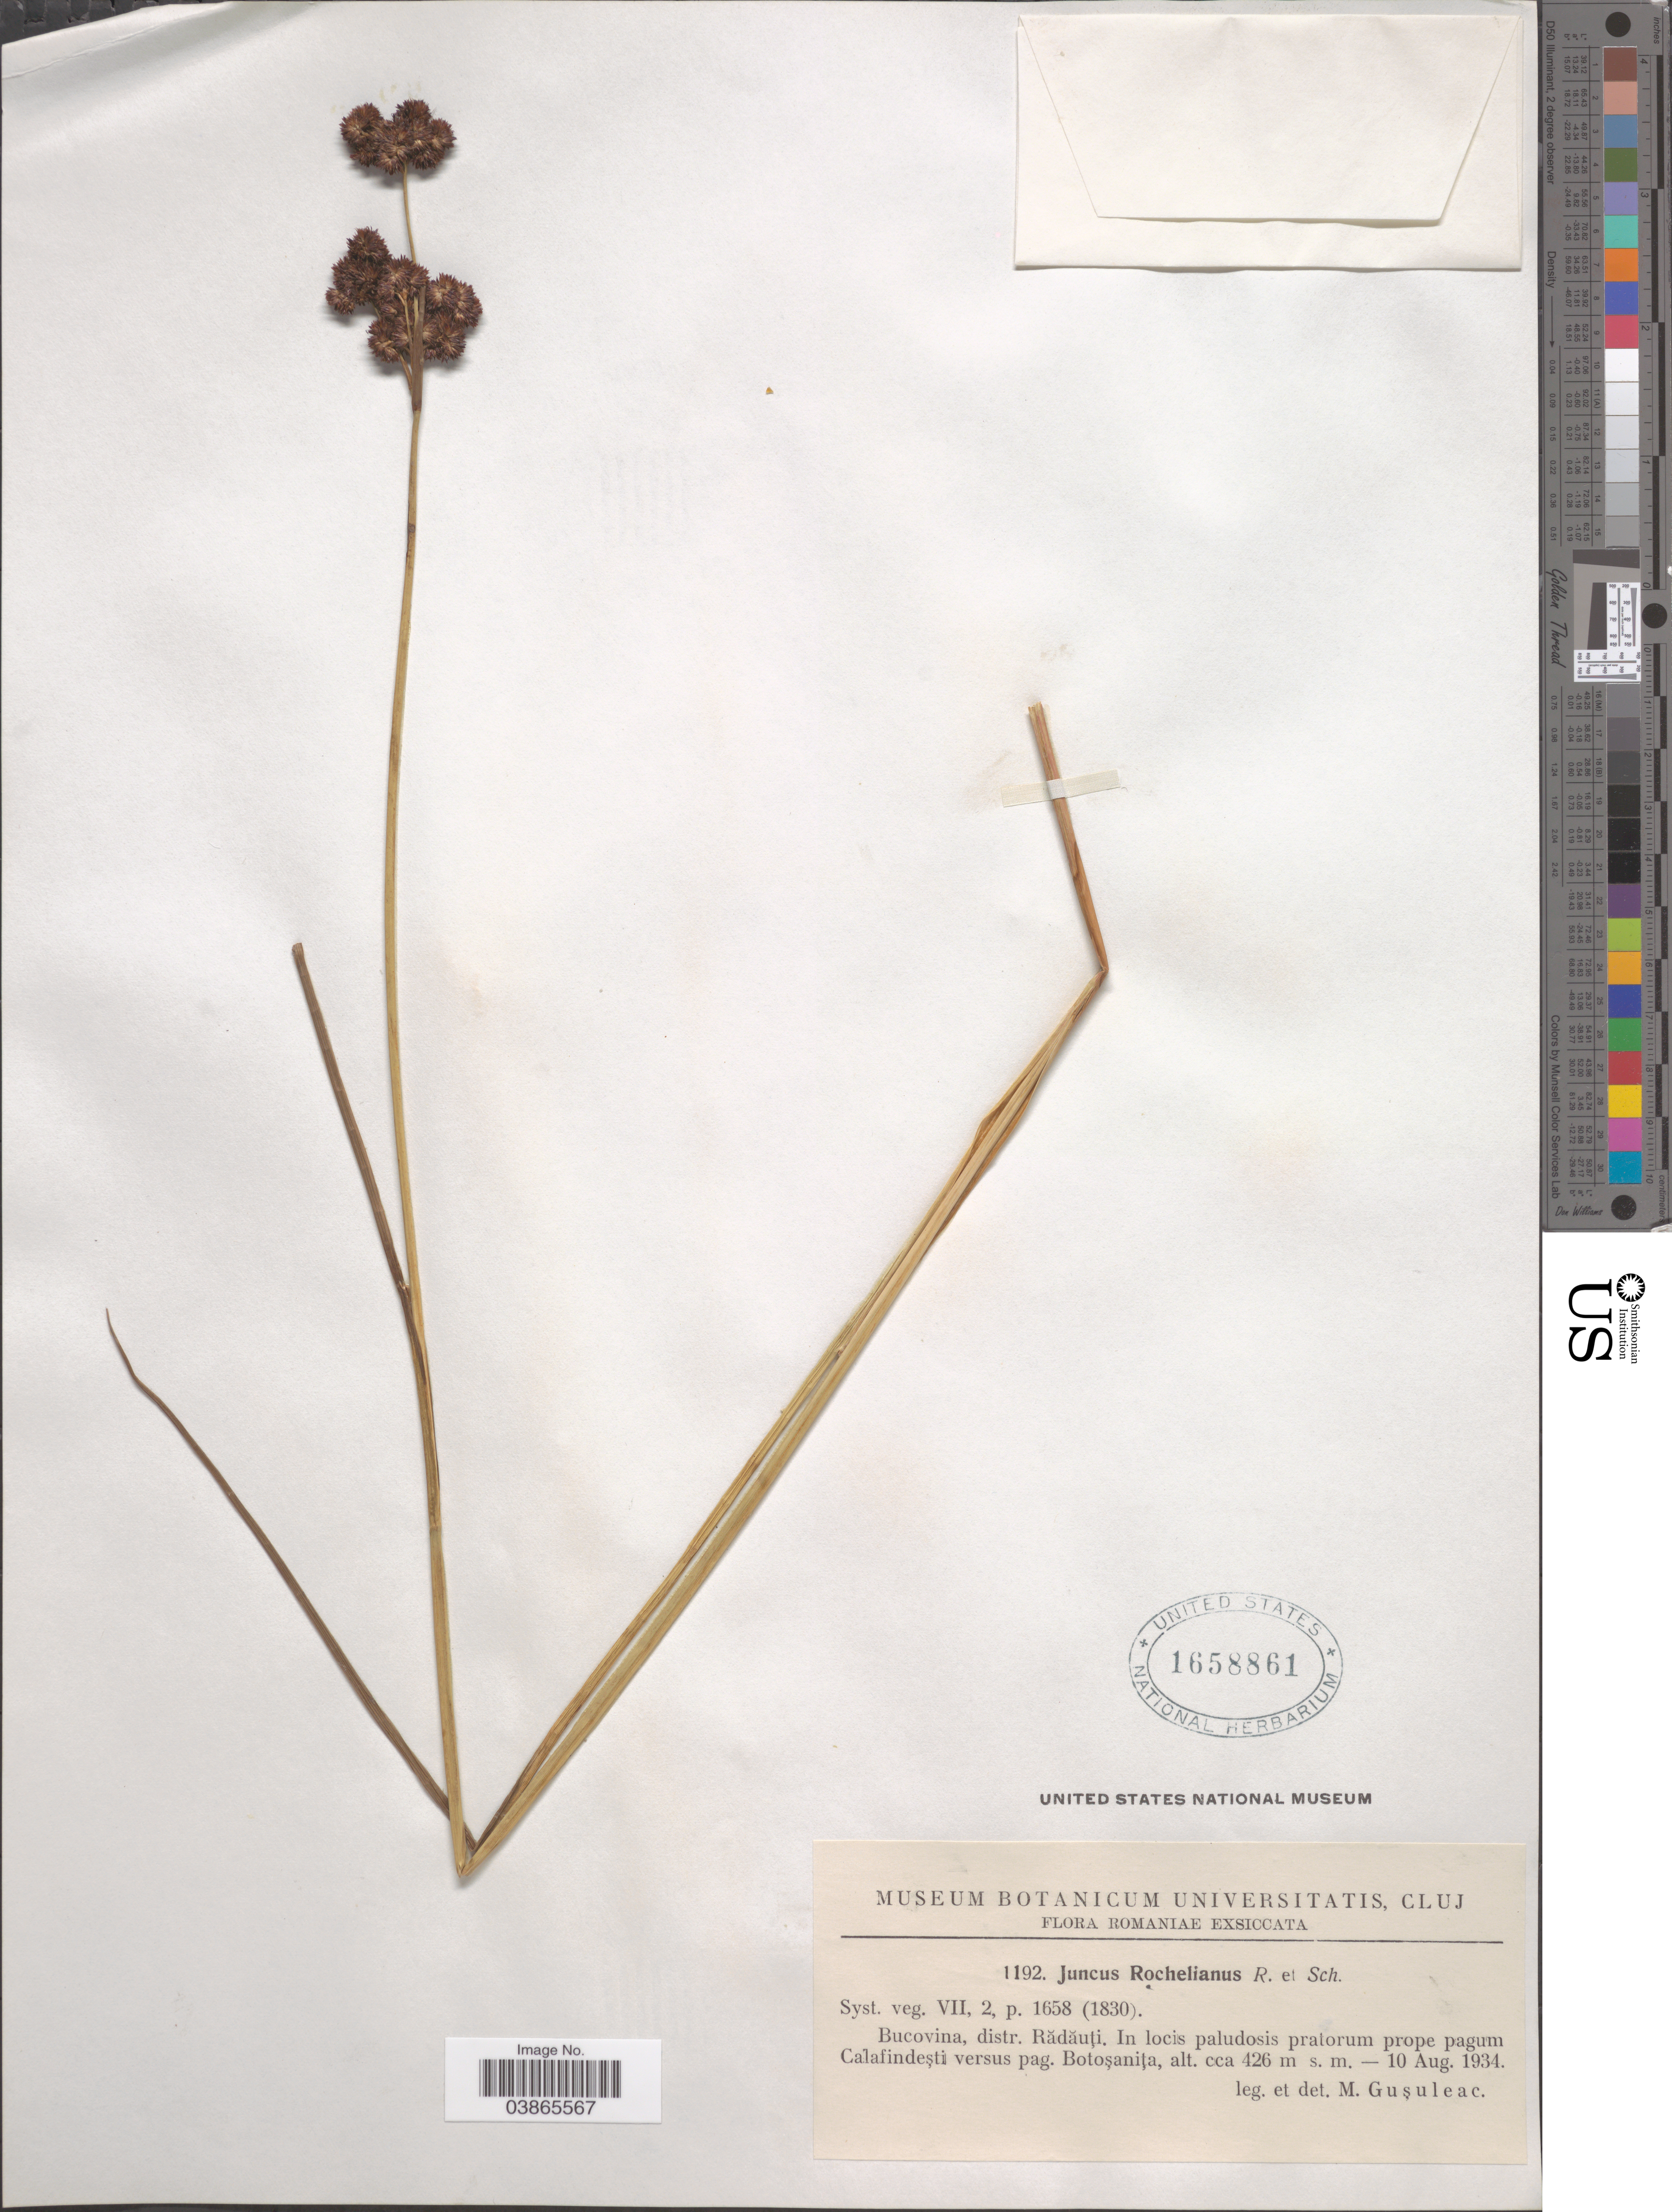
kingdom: Plantae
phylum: Tracheophyta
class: Liliopsida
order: Poales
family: Juncaceae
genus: Juncus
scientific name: Juncus rochelianus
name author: Schult. & Schult. f.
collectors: M. Guşuleac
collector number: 1192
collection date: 1934-08-10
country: Romania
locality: Bucovina, distr. Radauti. In locis paludosis pratorum prope pagum Calafindeşti versus pag. Botoşanita.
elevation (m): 426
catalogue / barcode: US 1658861